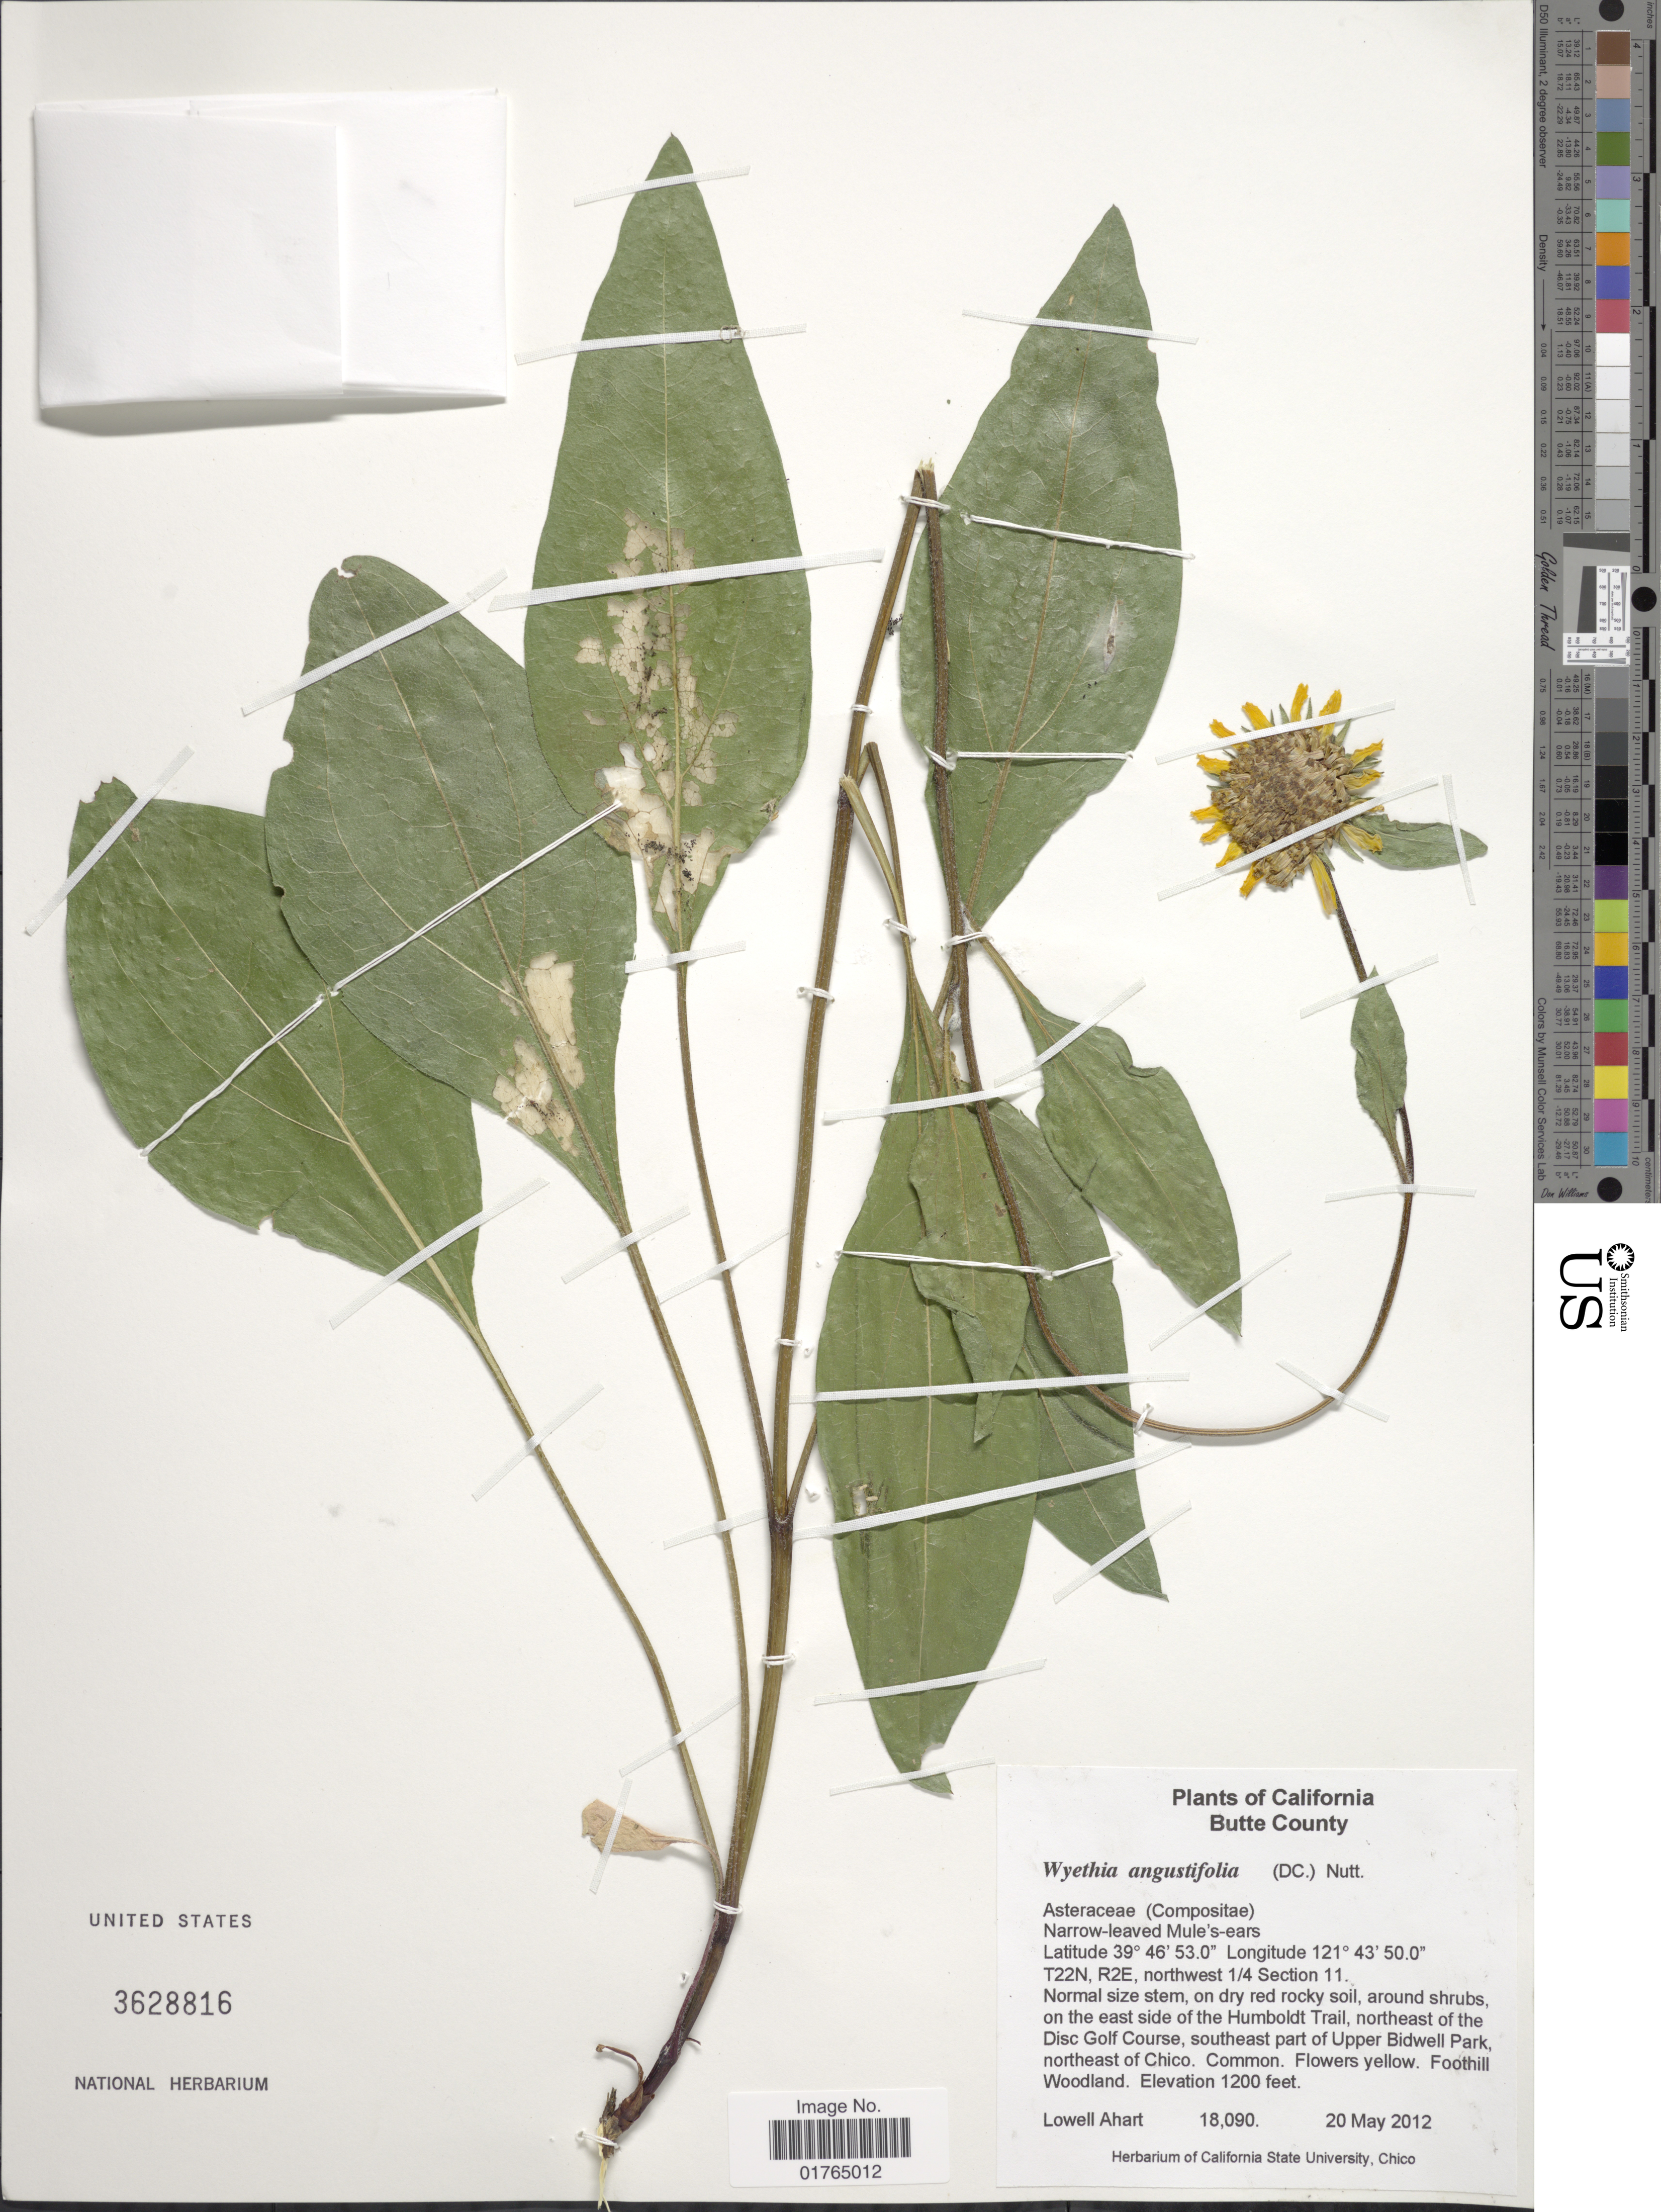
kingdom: Plantae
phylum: Tracheophyta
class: Magnoliopsida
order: Asterales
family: Asteraceae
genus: Wyethia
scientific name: Wyethia angustifolia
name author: (DC.) Nutt.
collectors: L. Ahart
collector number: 18090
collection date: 2012-05-20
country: United States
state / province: California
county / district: Butte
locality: Butte County, T22N, R2E, northwest 1/4 Section 11, on the east side of the Humboldt Trail, northeast of the Disc Golf Course, southeast part of Upper Bidwell Park, northeast of Chico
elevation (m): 366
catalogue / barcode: US 3628816